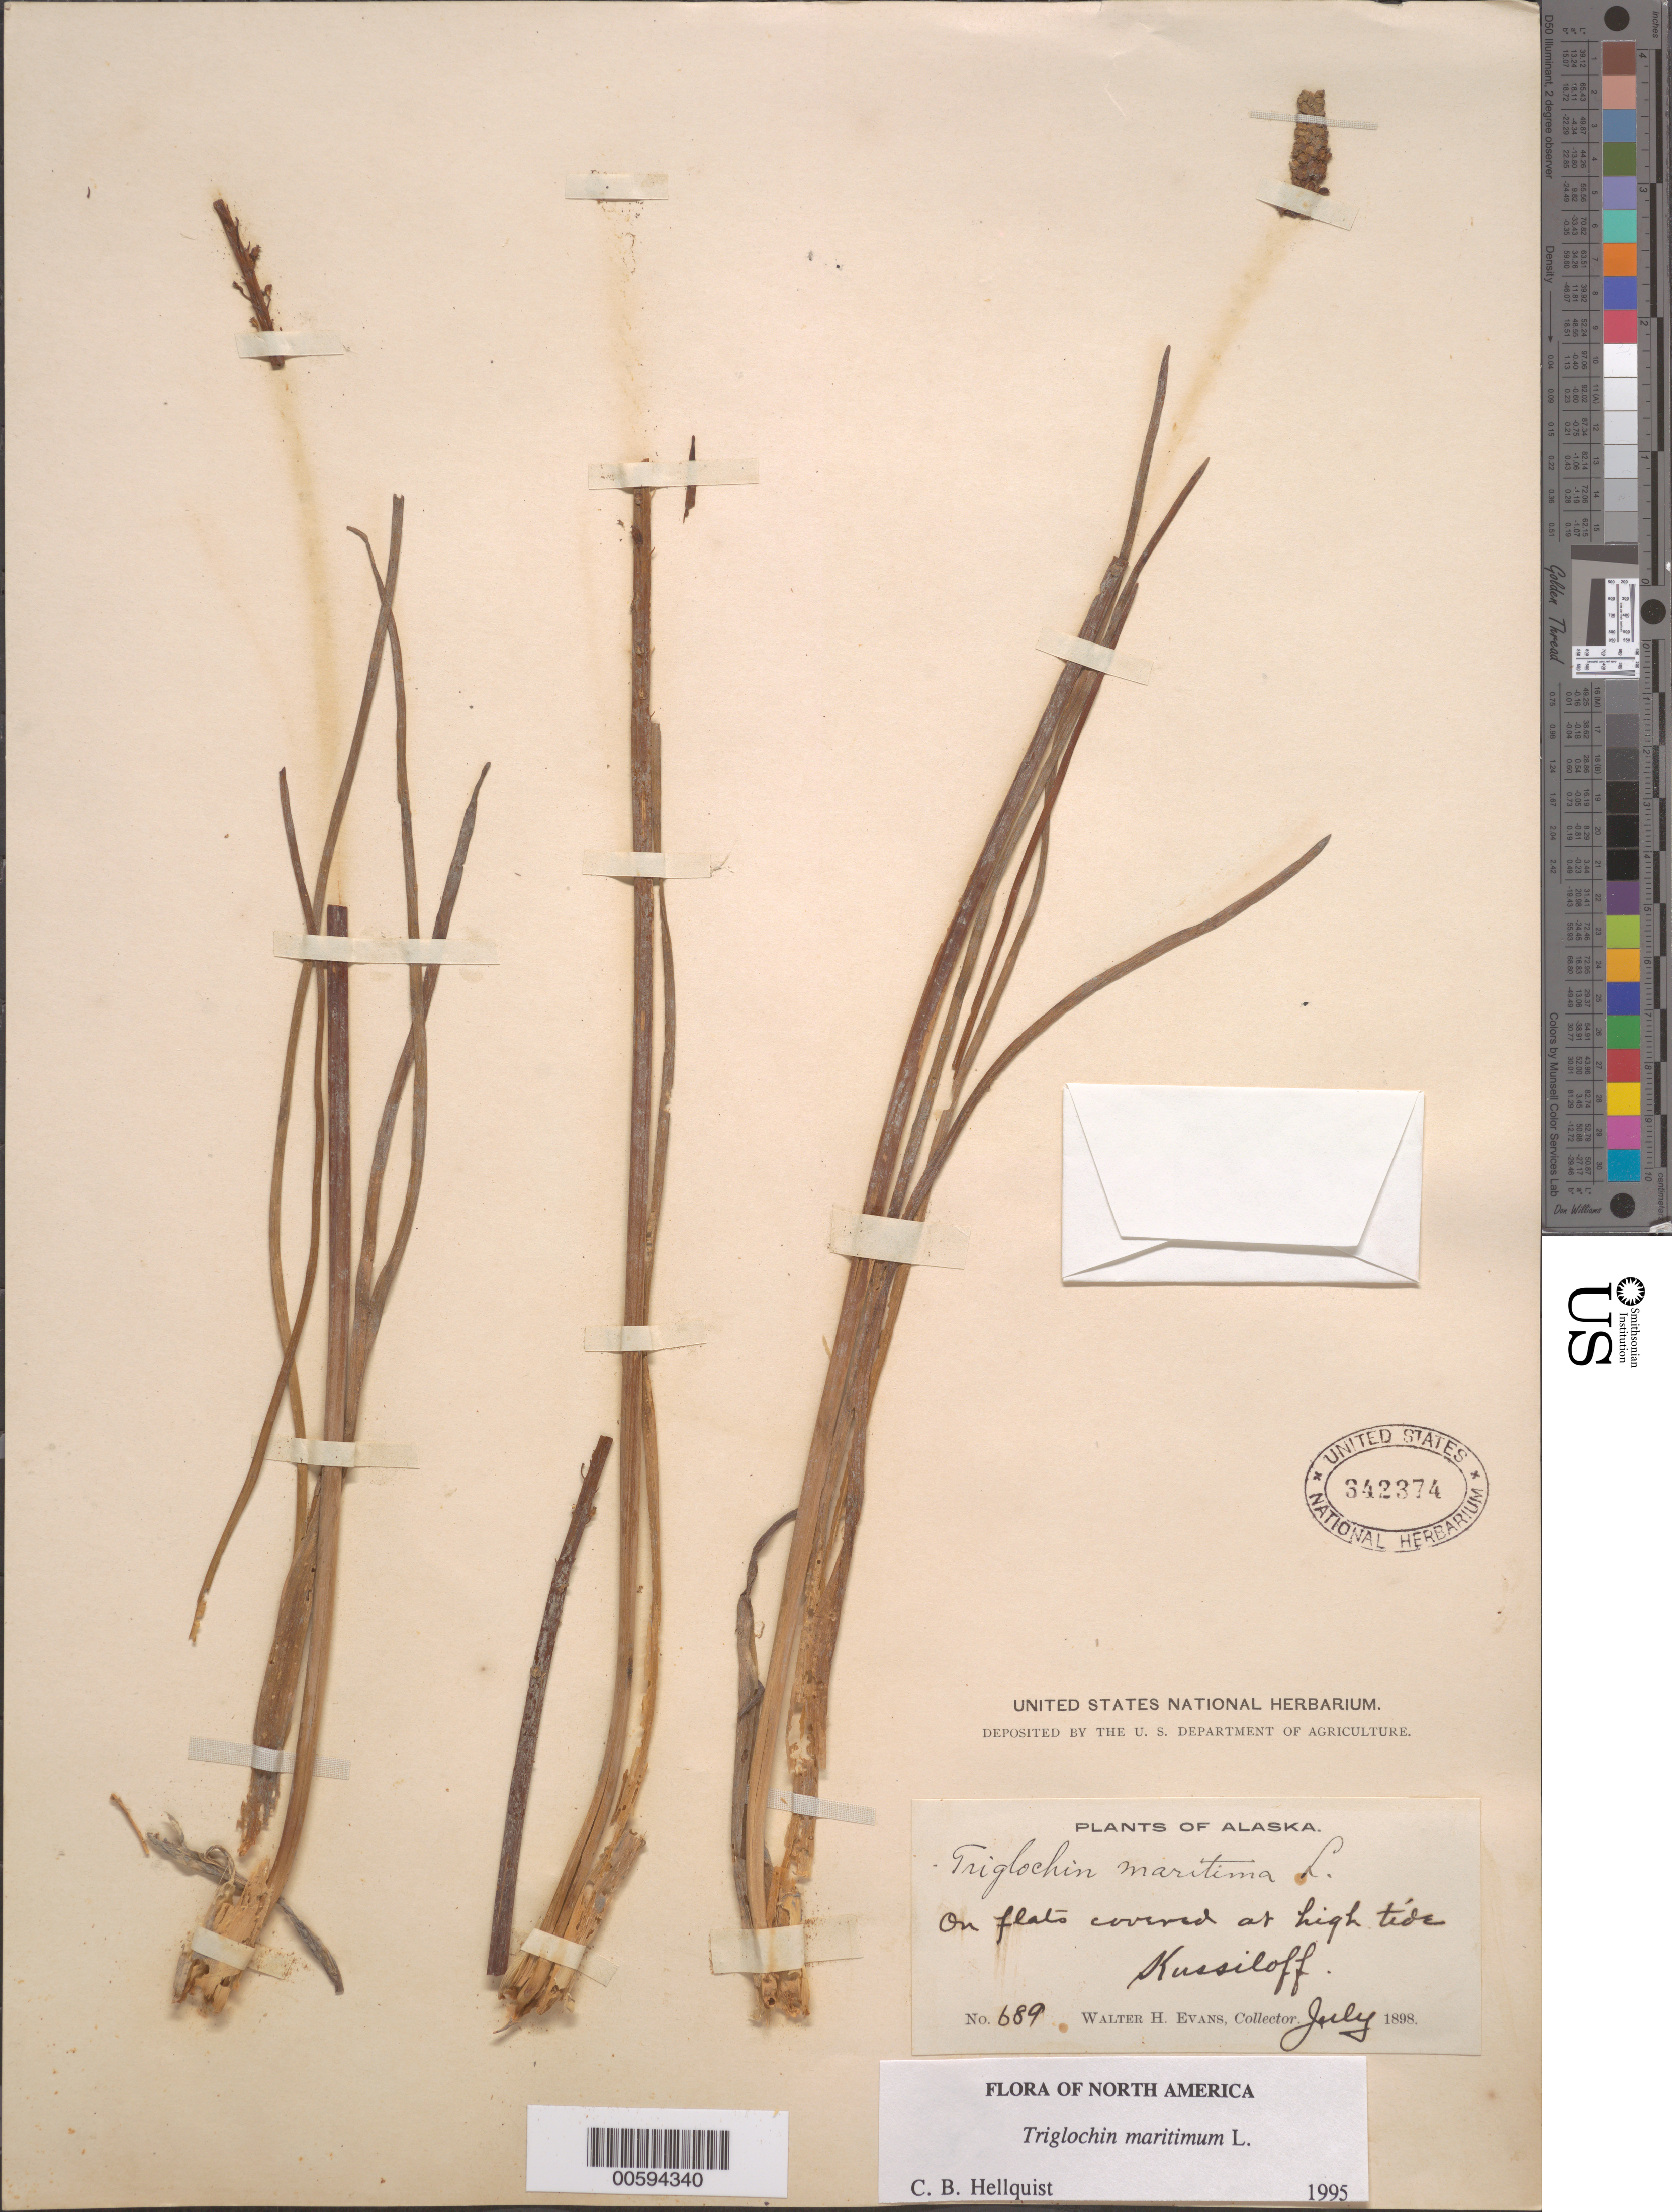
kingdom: Plantae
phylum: Tracheophyta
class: Liliopsida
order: Alismatales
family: Juncaginaceae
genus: Triglochin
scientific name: Triglochin maritima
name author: L.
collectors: W. H. Evans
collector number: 689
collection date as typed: Jul 1898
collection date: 1898-07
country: United States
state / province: Alaska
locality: Kussiloff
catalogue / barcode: US 342374